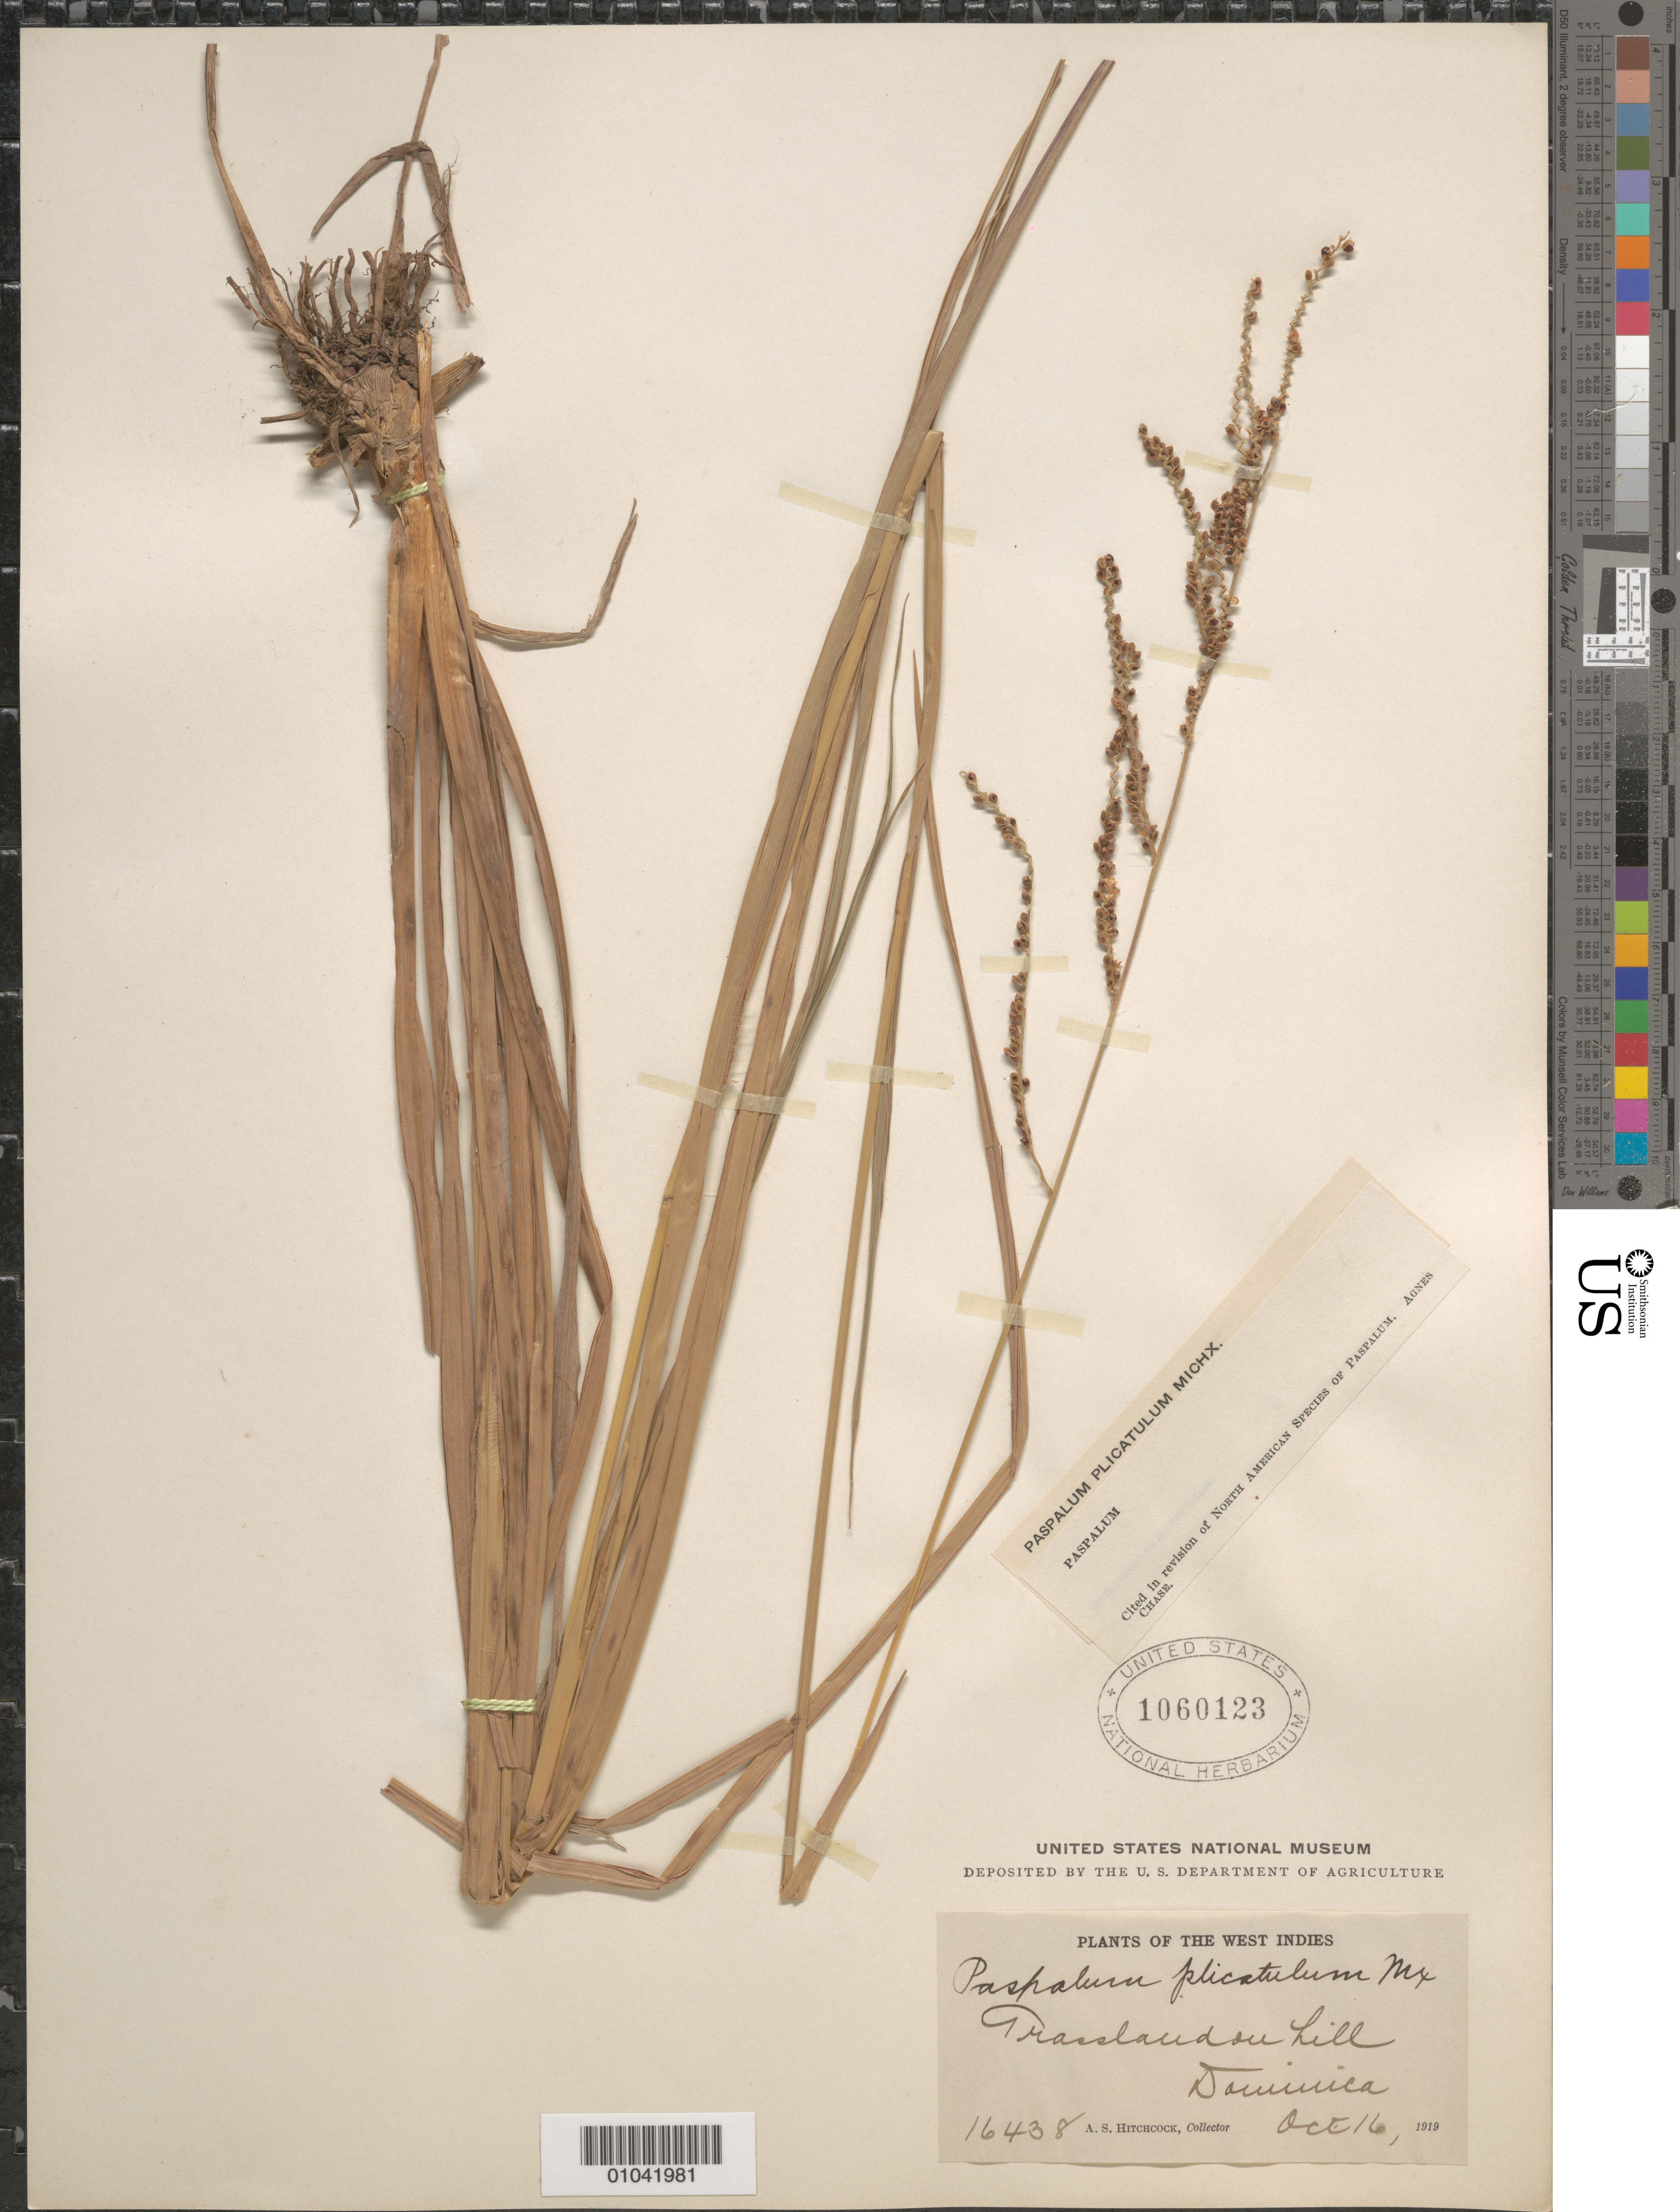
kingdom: Plantae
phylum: Tracheophyta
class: Liliopsida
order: Poales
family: Poaceae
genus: Paspalum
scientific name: Paspalum plicatulum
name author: Michx.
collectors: A. S. Hitchcock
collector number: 16438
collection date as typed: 16 Oct 1919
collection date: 1919-10-16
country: Dominica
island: Dominica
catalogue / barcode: US 1060123